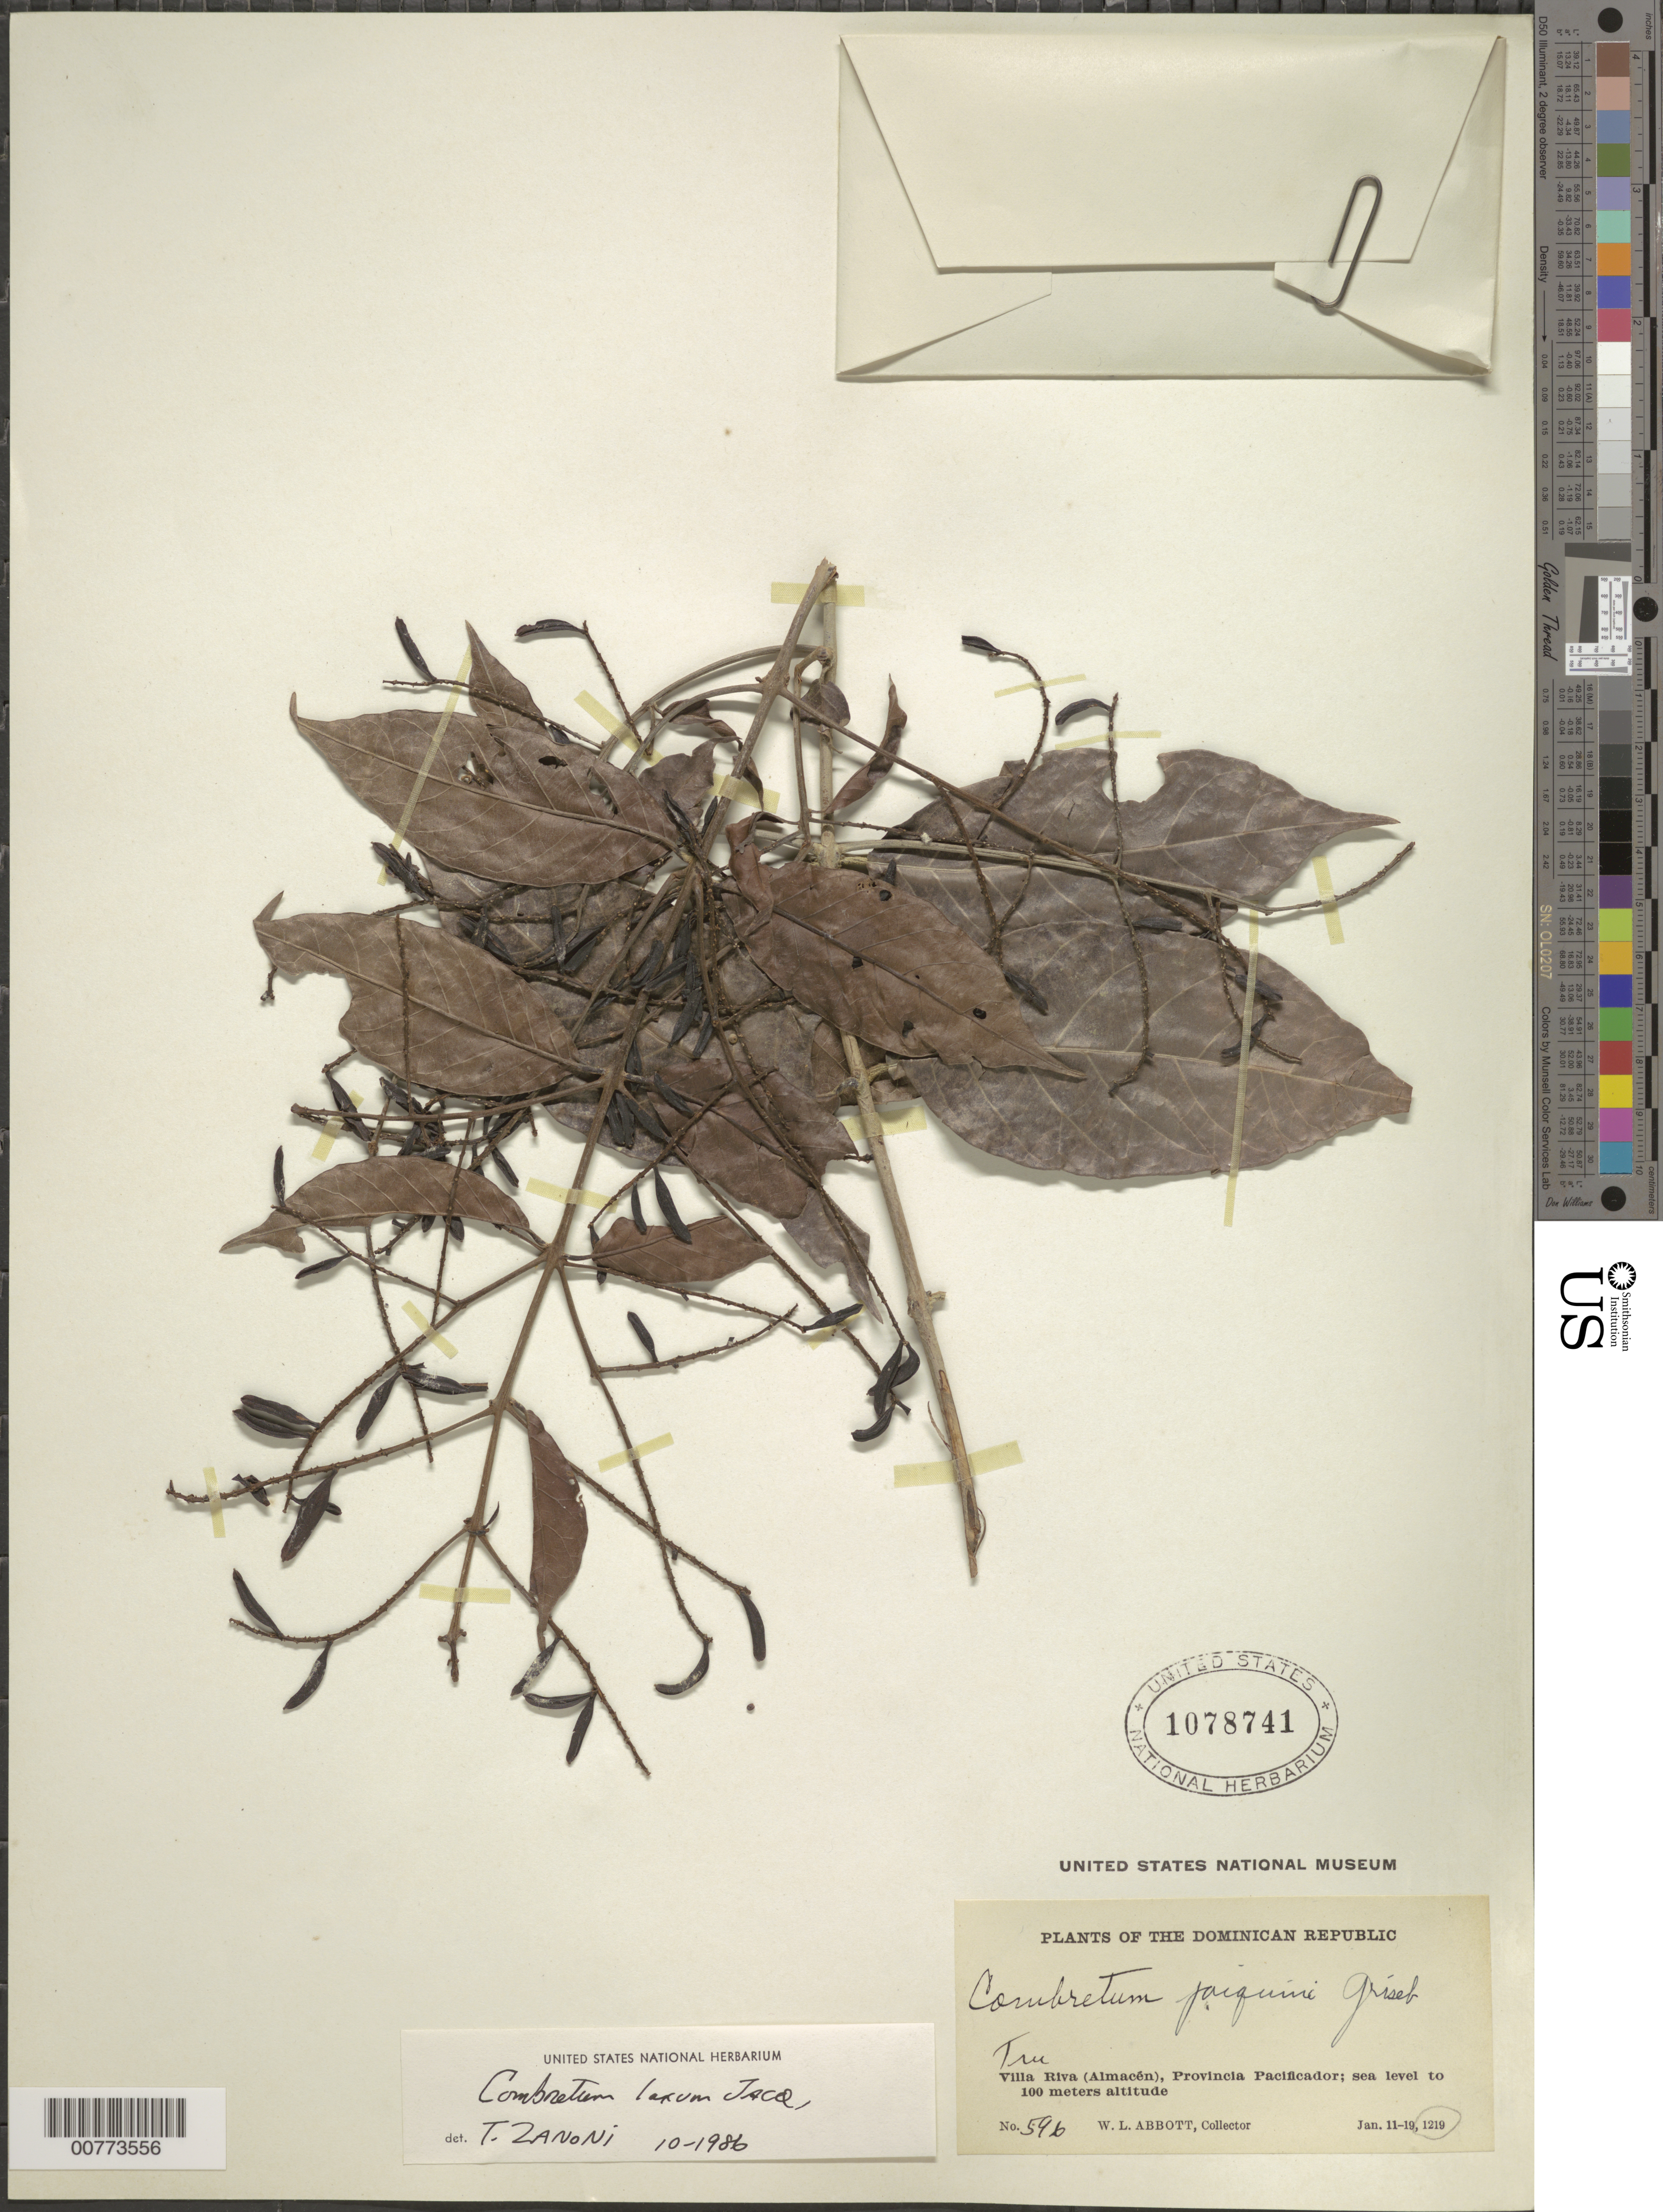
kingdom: Plantae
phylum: Tracheophyta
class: Magnoliopsida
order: Myrtales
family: Combretaceae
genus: Combretum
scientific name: Combretum laxum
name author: Jacq.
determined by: Zanoni, T. A., (NY), New York Botanical Garden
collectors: W. L. Abbott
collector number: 596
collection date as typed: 11 Jan 1910 to 19 Jan 1921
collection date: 1910-01-11/1921-01-19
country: Dominican Republic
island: Hispaniola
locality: Villa Riva (Almacén), Pacificador Province?.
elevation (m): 0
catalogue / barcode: US 1078741